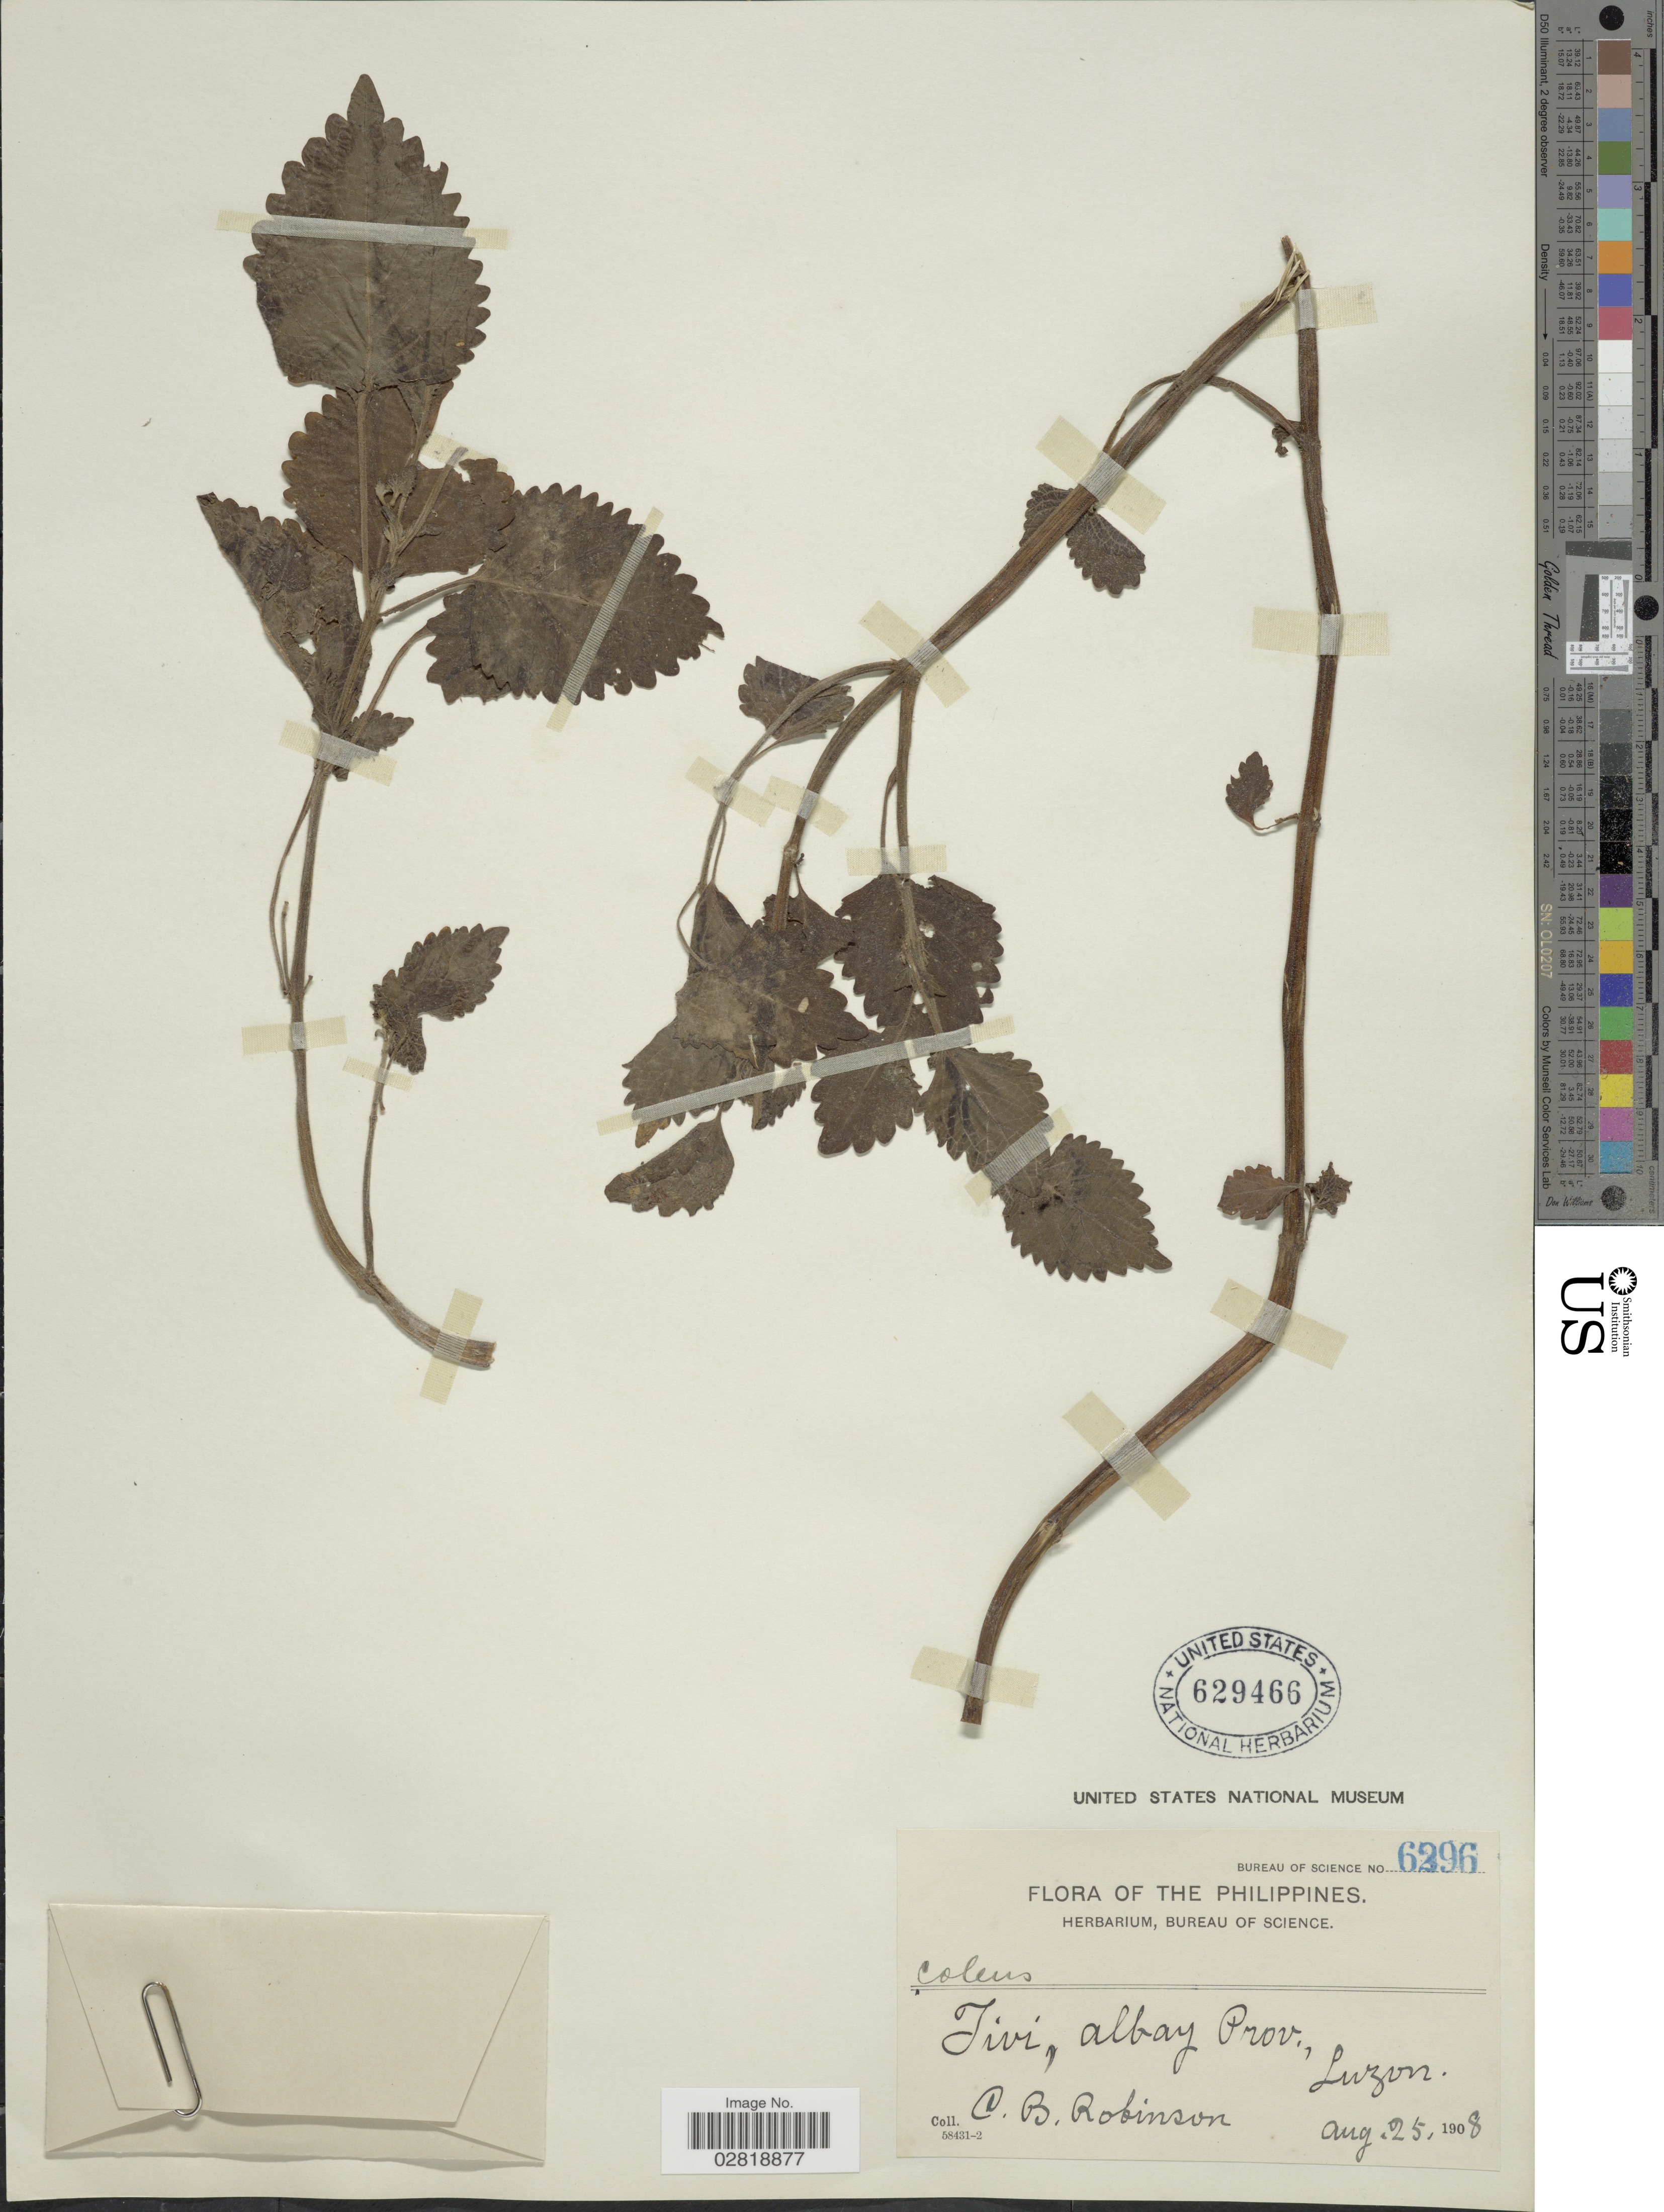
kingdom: Plantae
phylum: Tracheophyta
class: Magnoliopsida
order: Lamiales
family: Lamiaceae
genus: Plectranthus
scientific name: Plectranthus sp.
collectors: C. Robinson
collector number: Bureau of Science 6296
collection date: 1908-08-25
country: Philippines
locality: Tivi, albay Prov., Luzon.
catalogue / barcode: US 629466